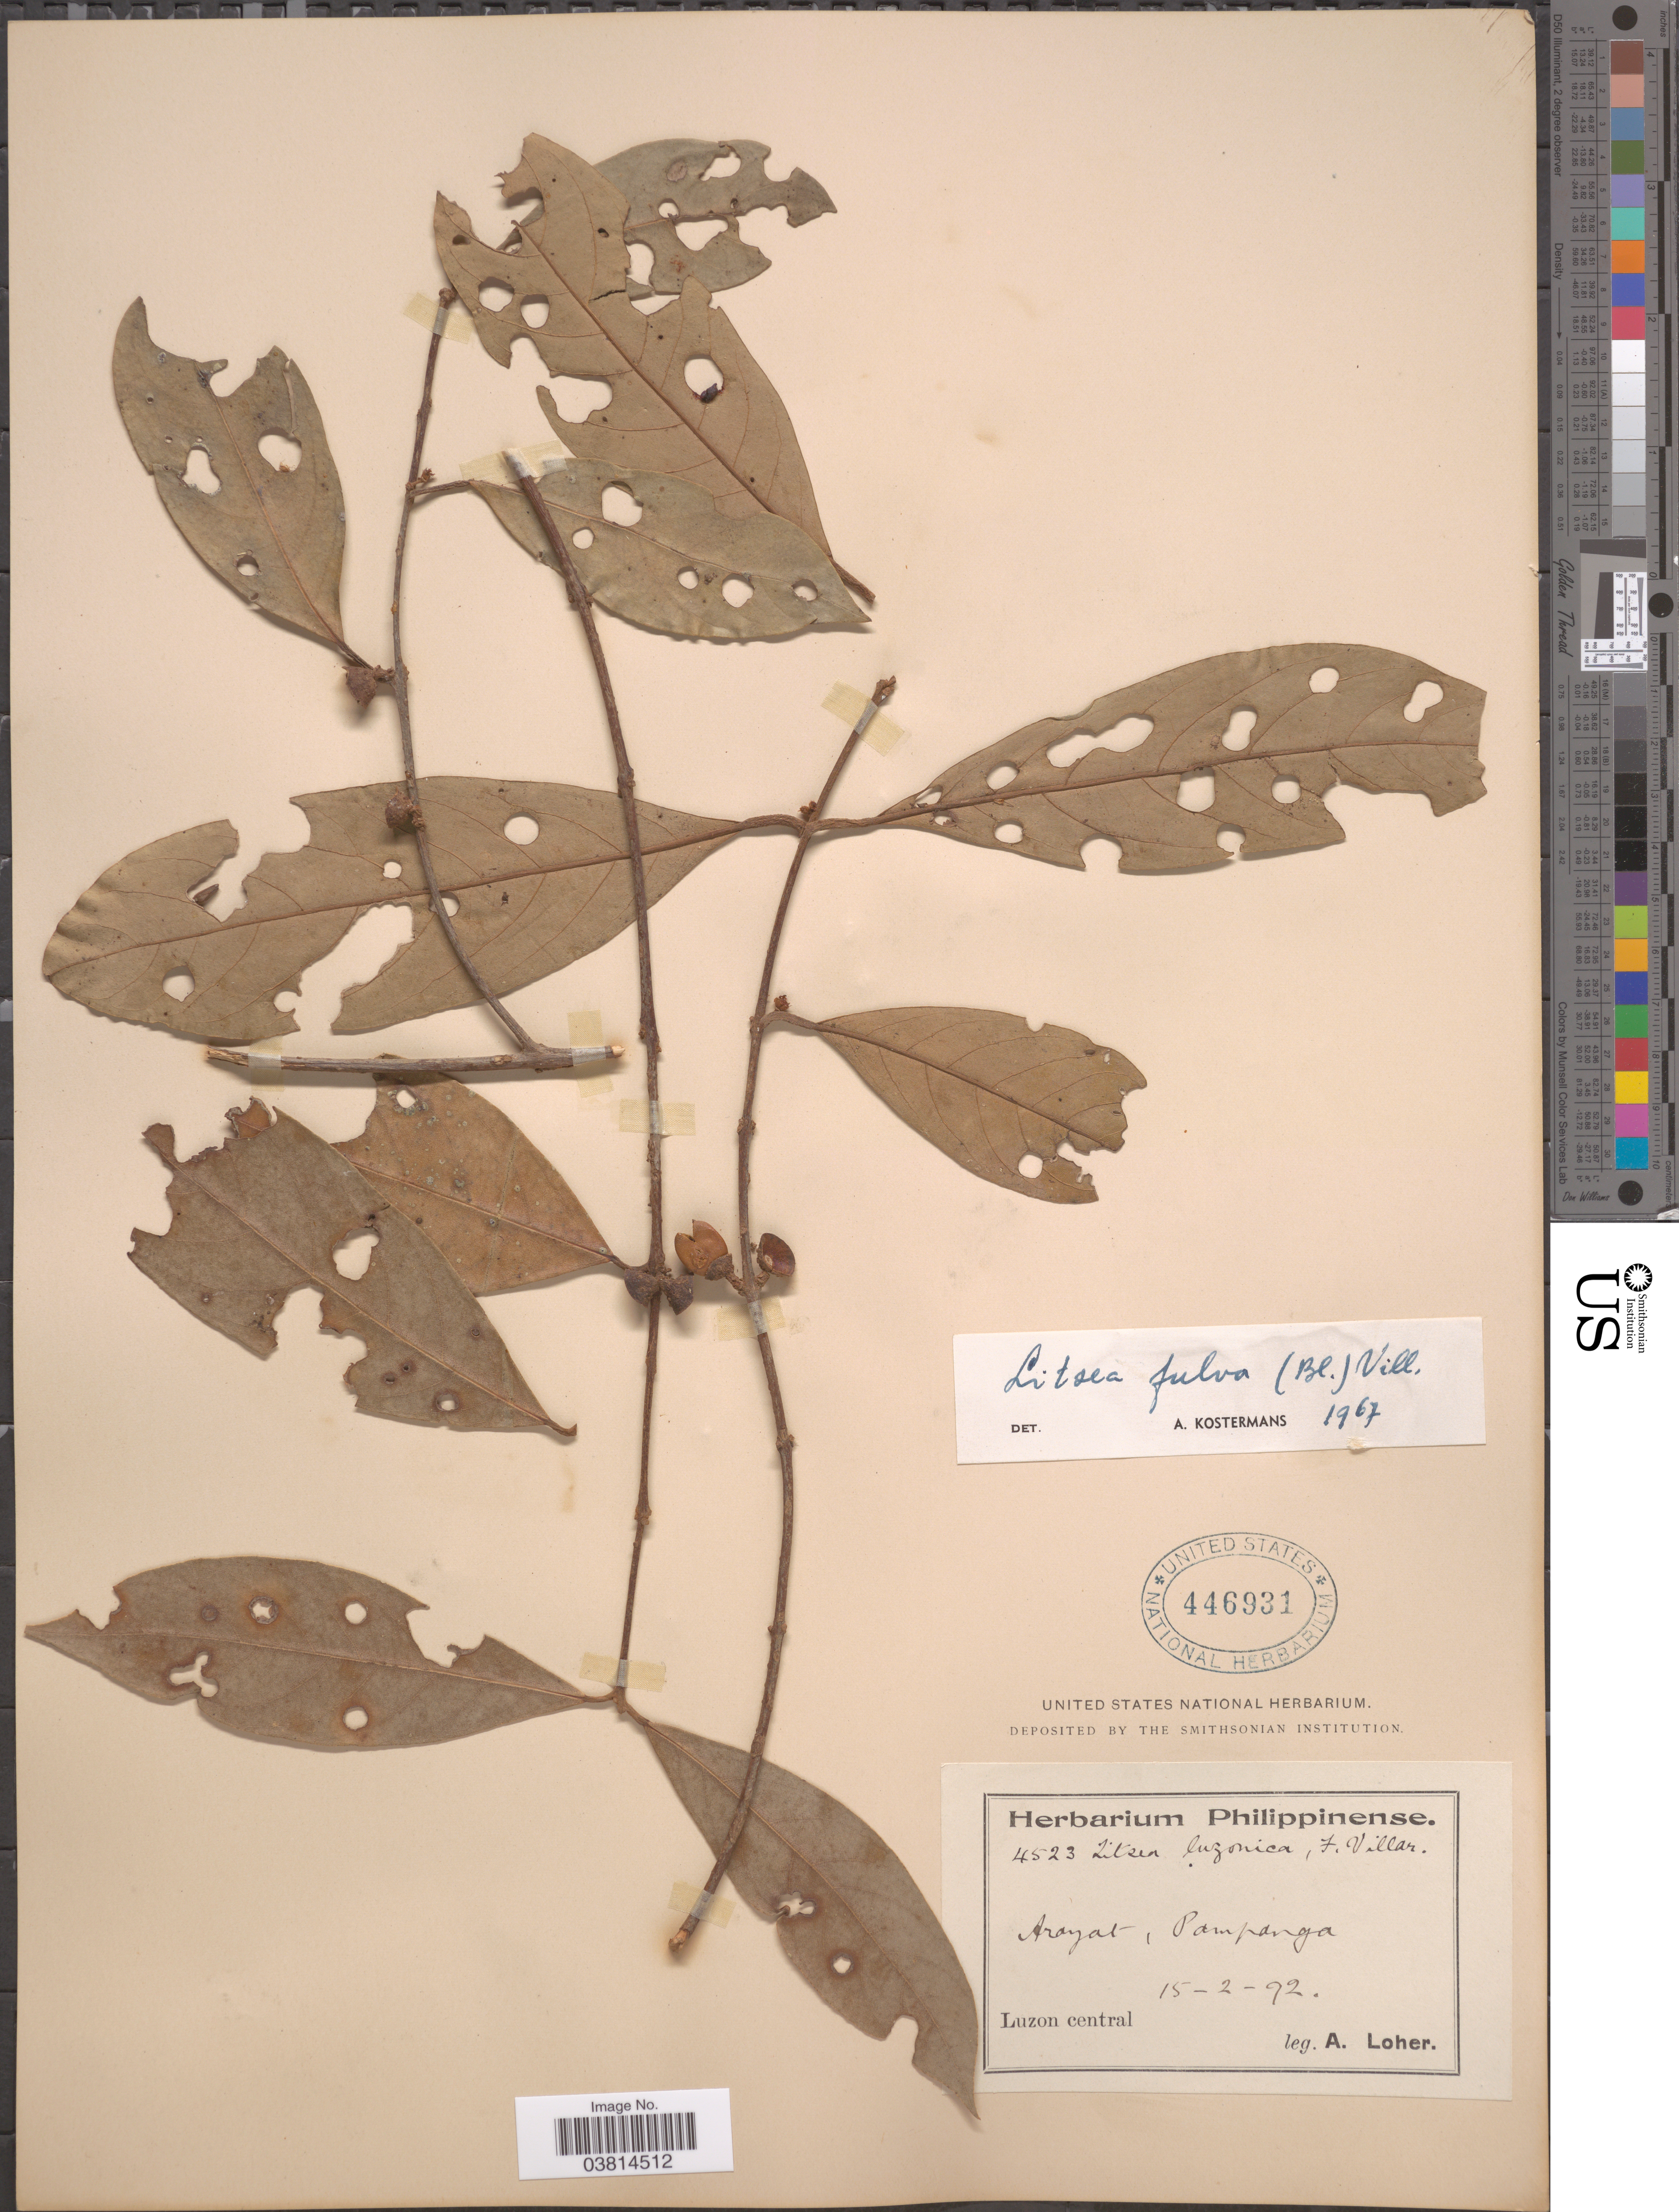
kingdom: Plantae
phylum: Tracheophyta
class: Magnoliopsida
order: Laurales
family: Lauraceae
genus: Litsea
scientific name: Litsea fulva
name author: (Blume) Fern.-Vill.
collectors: A. Loher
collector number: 4523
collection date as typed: Transcribed d/m/y: 15/2/92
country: Philippines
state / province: Central Luzon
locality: Arayat, Pampanga. Luzon central.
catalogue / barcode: US 446931